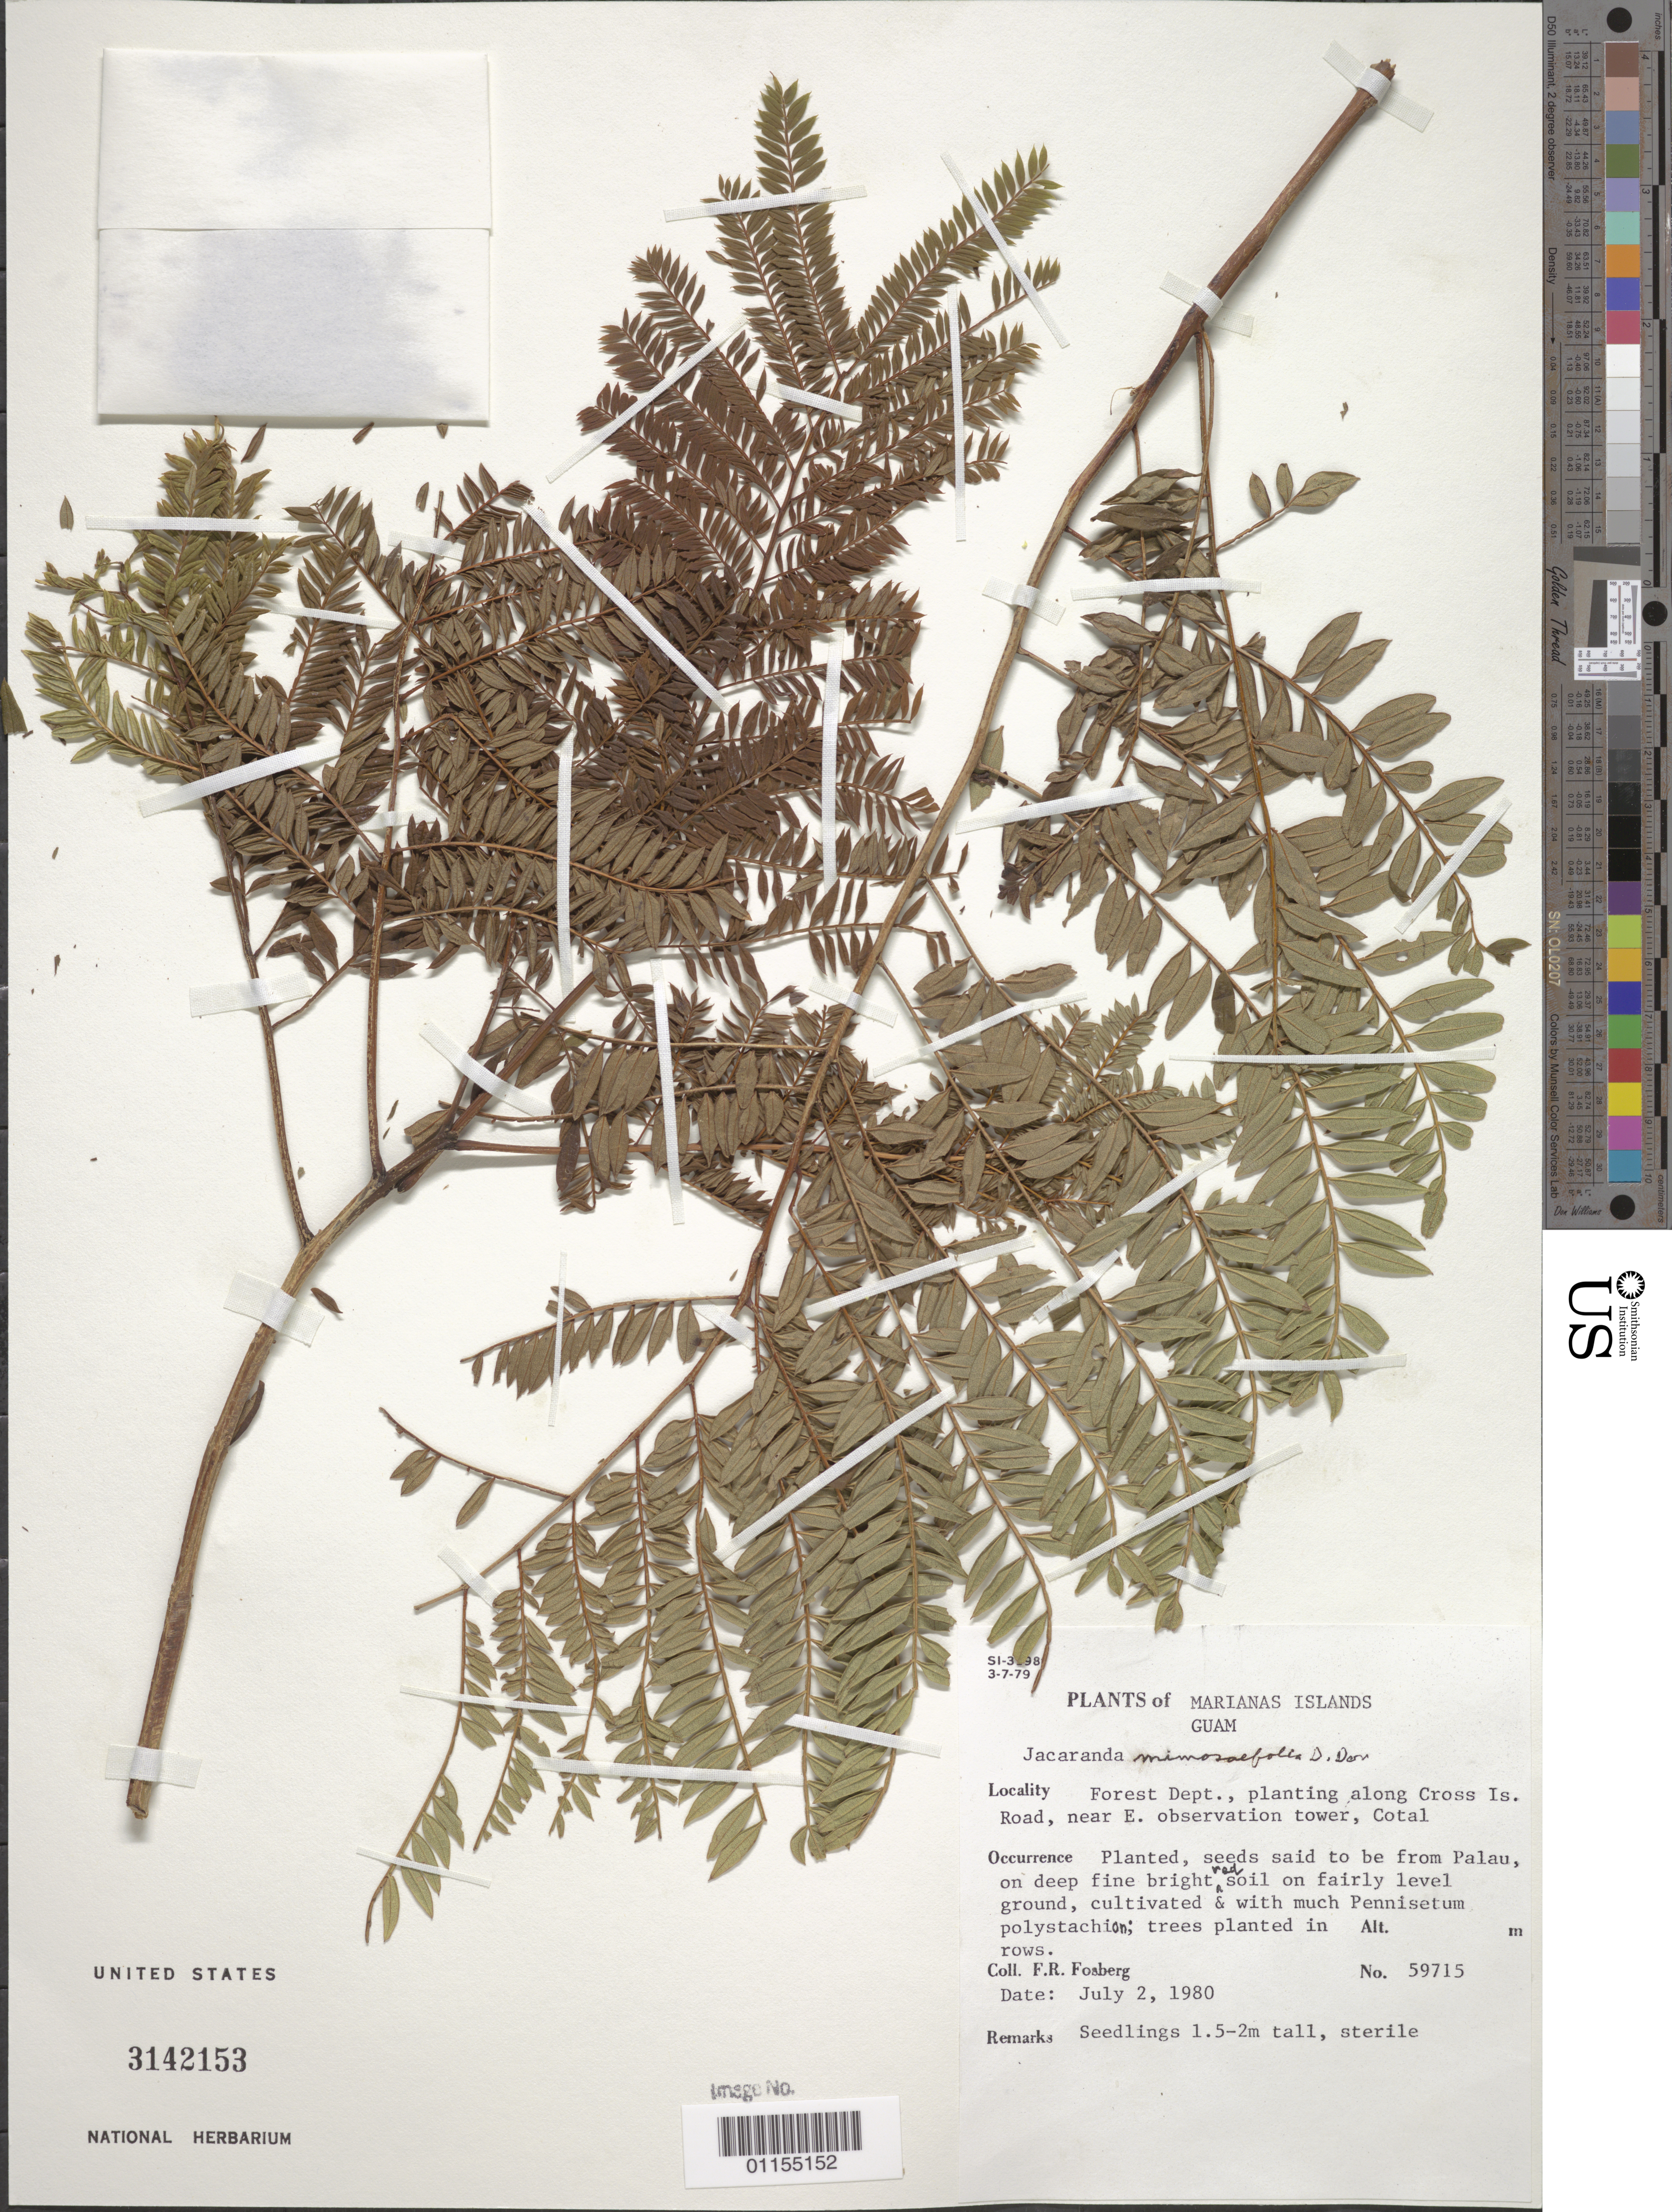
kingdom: Plantae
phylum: Tracheophyta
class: Magnoliopsida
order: Lamiales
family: Bignoniaceae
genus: Jacaranda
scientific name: Jacaranda mimosifolia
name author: D. Don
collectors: F. R. Fosberg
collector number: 59715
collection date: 1980-07-02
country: Guam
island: Guam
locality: Forest Dept., planting along Cross Is. Rd. near E. observation tower, Cotal.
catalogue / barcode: US 3142153